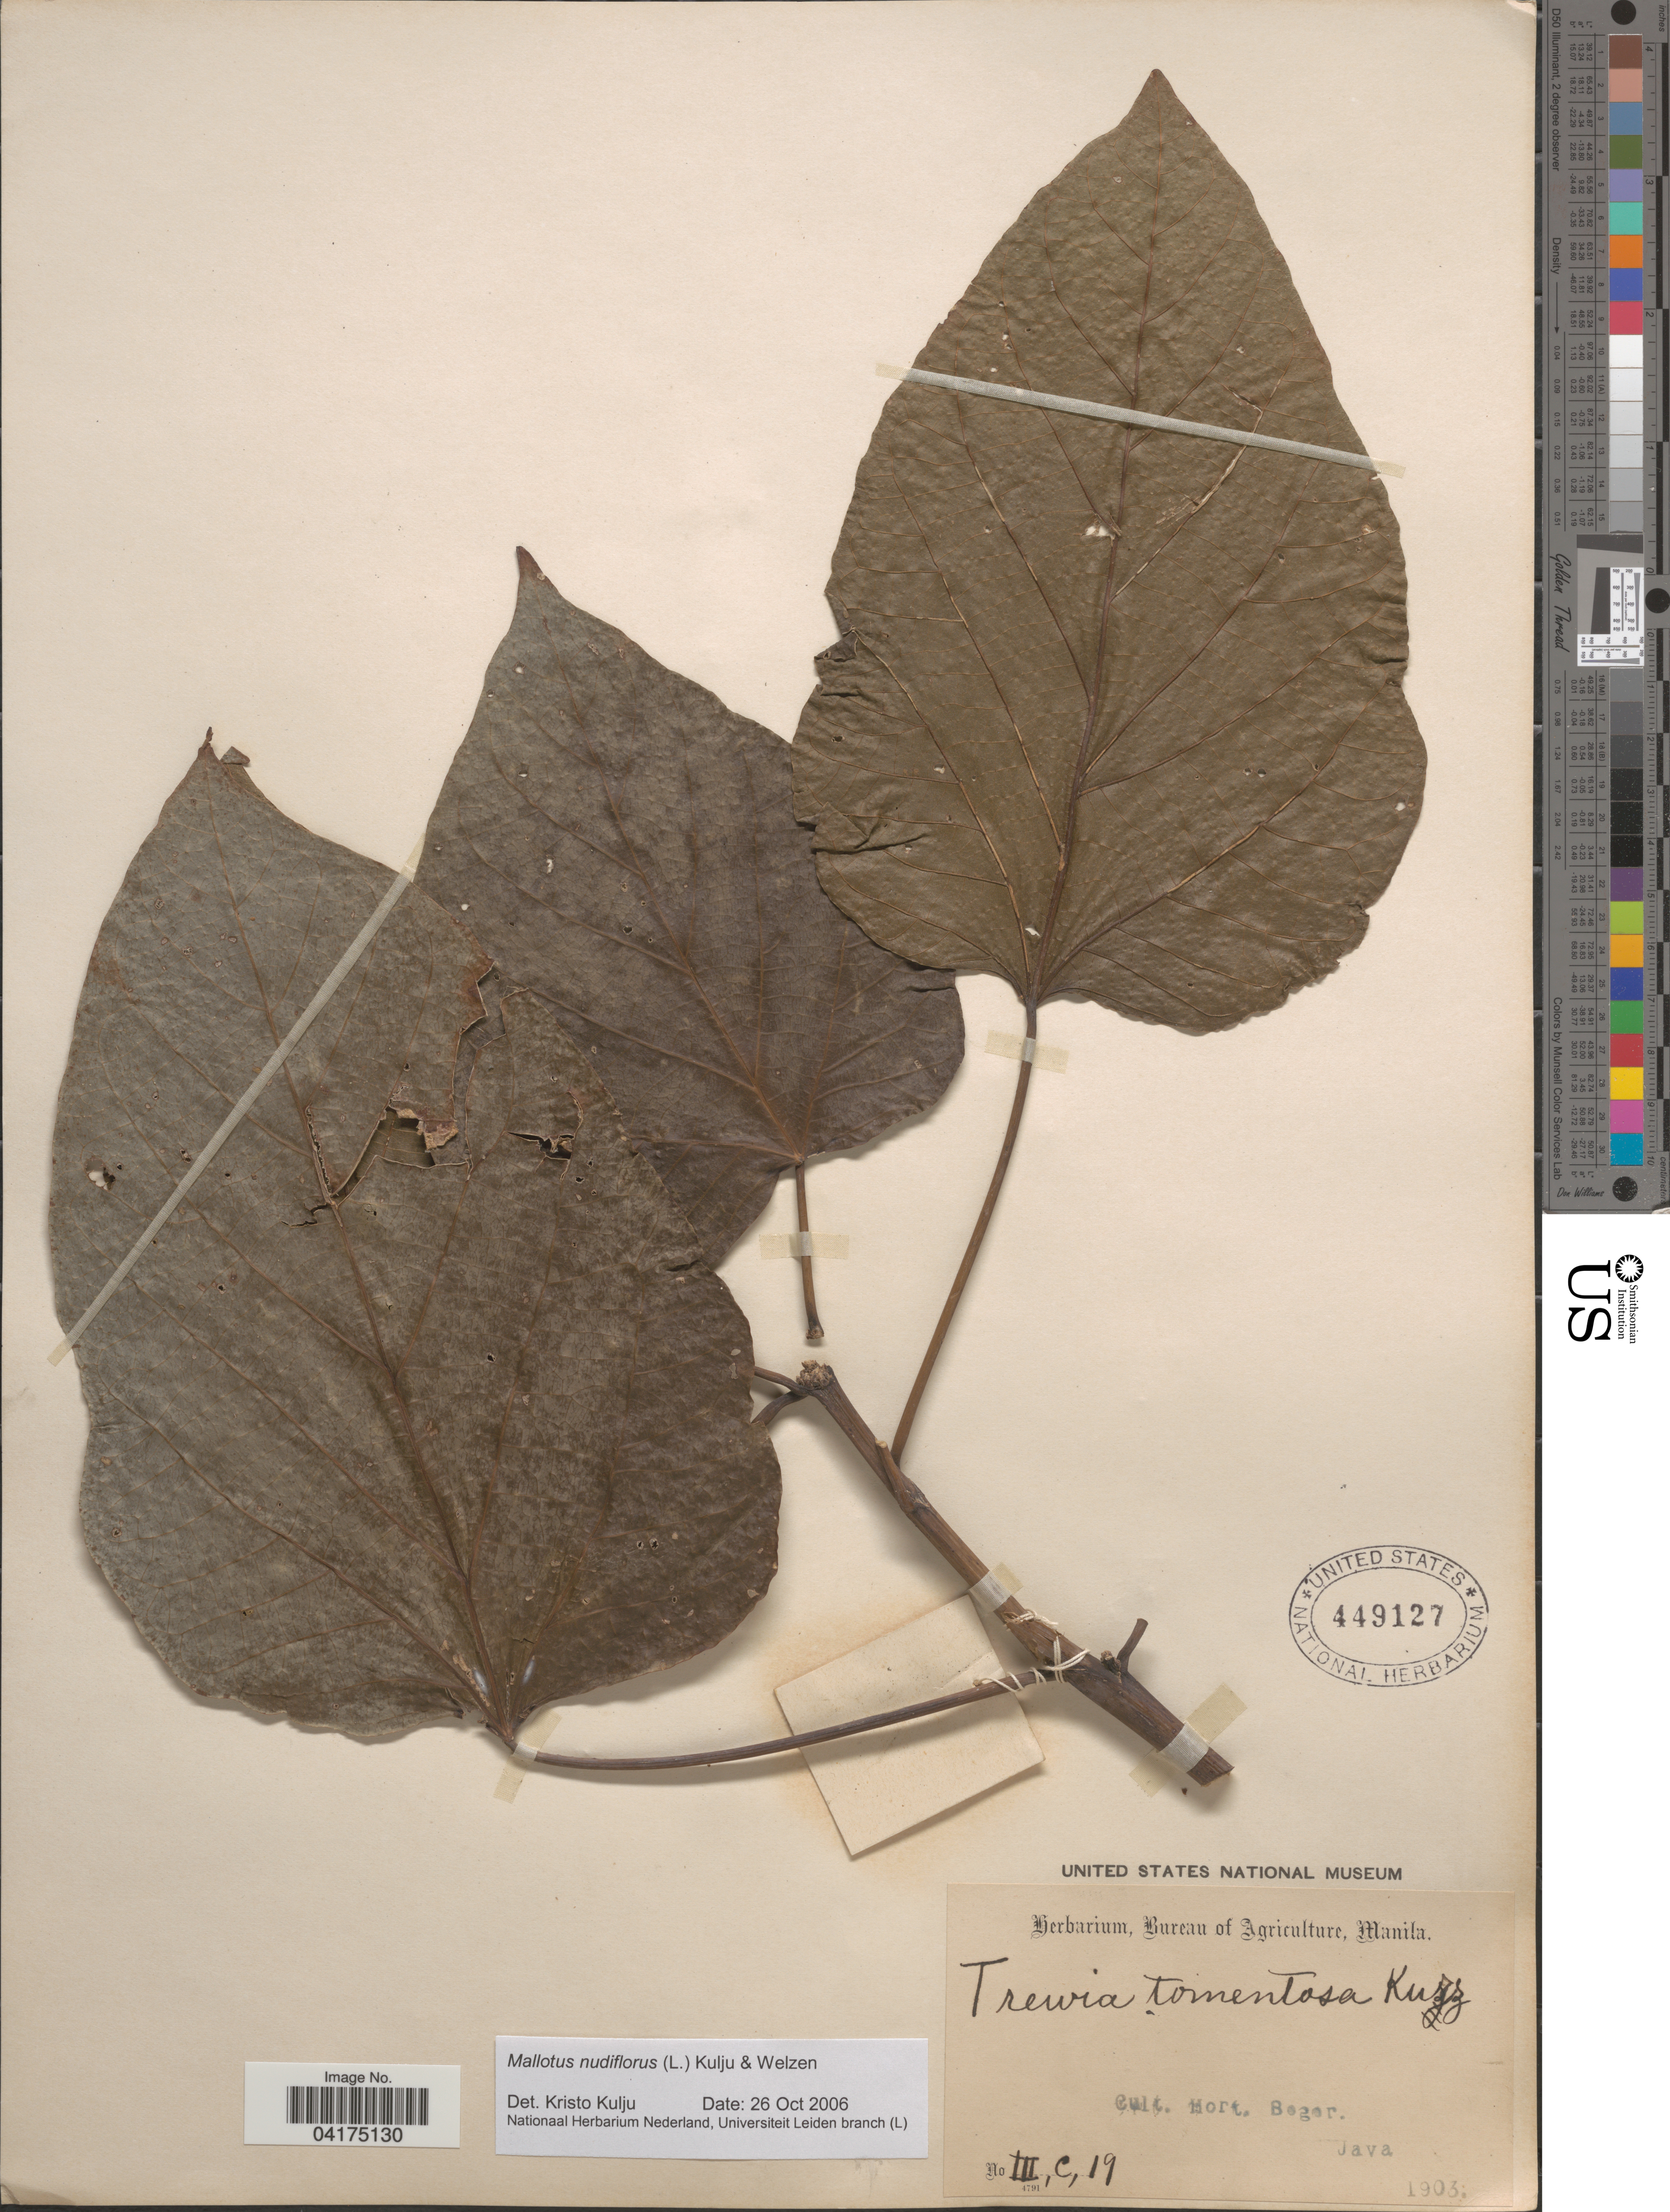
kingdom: Plantae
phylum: Tracheophyta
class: Magnoliopsida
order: Malpighiales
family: Euphorbiaceae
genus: Mallotus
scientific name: Mallotus nudiflorus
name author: (L.) Kulju & Welzen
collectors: Ex herb. Bureau of Agriculture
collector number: IIIC19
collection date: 1903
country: Indonesia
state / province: Java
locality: Cult. Hort. Bogor.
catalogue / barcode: US 449127